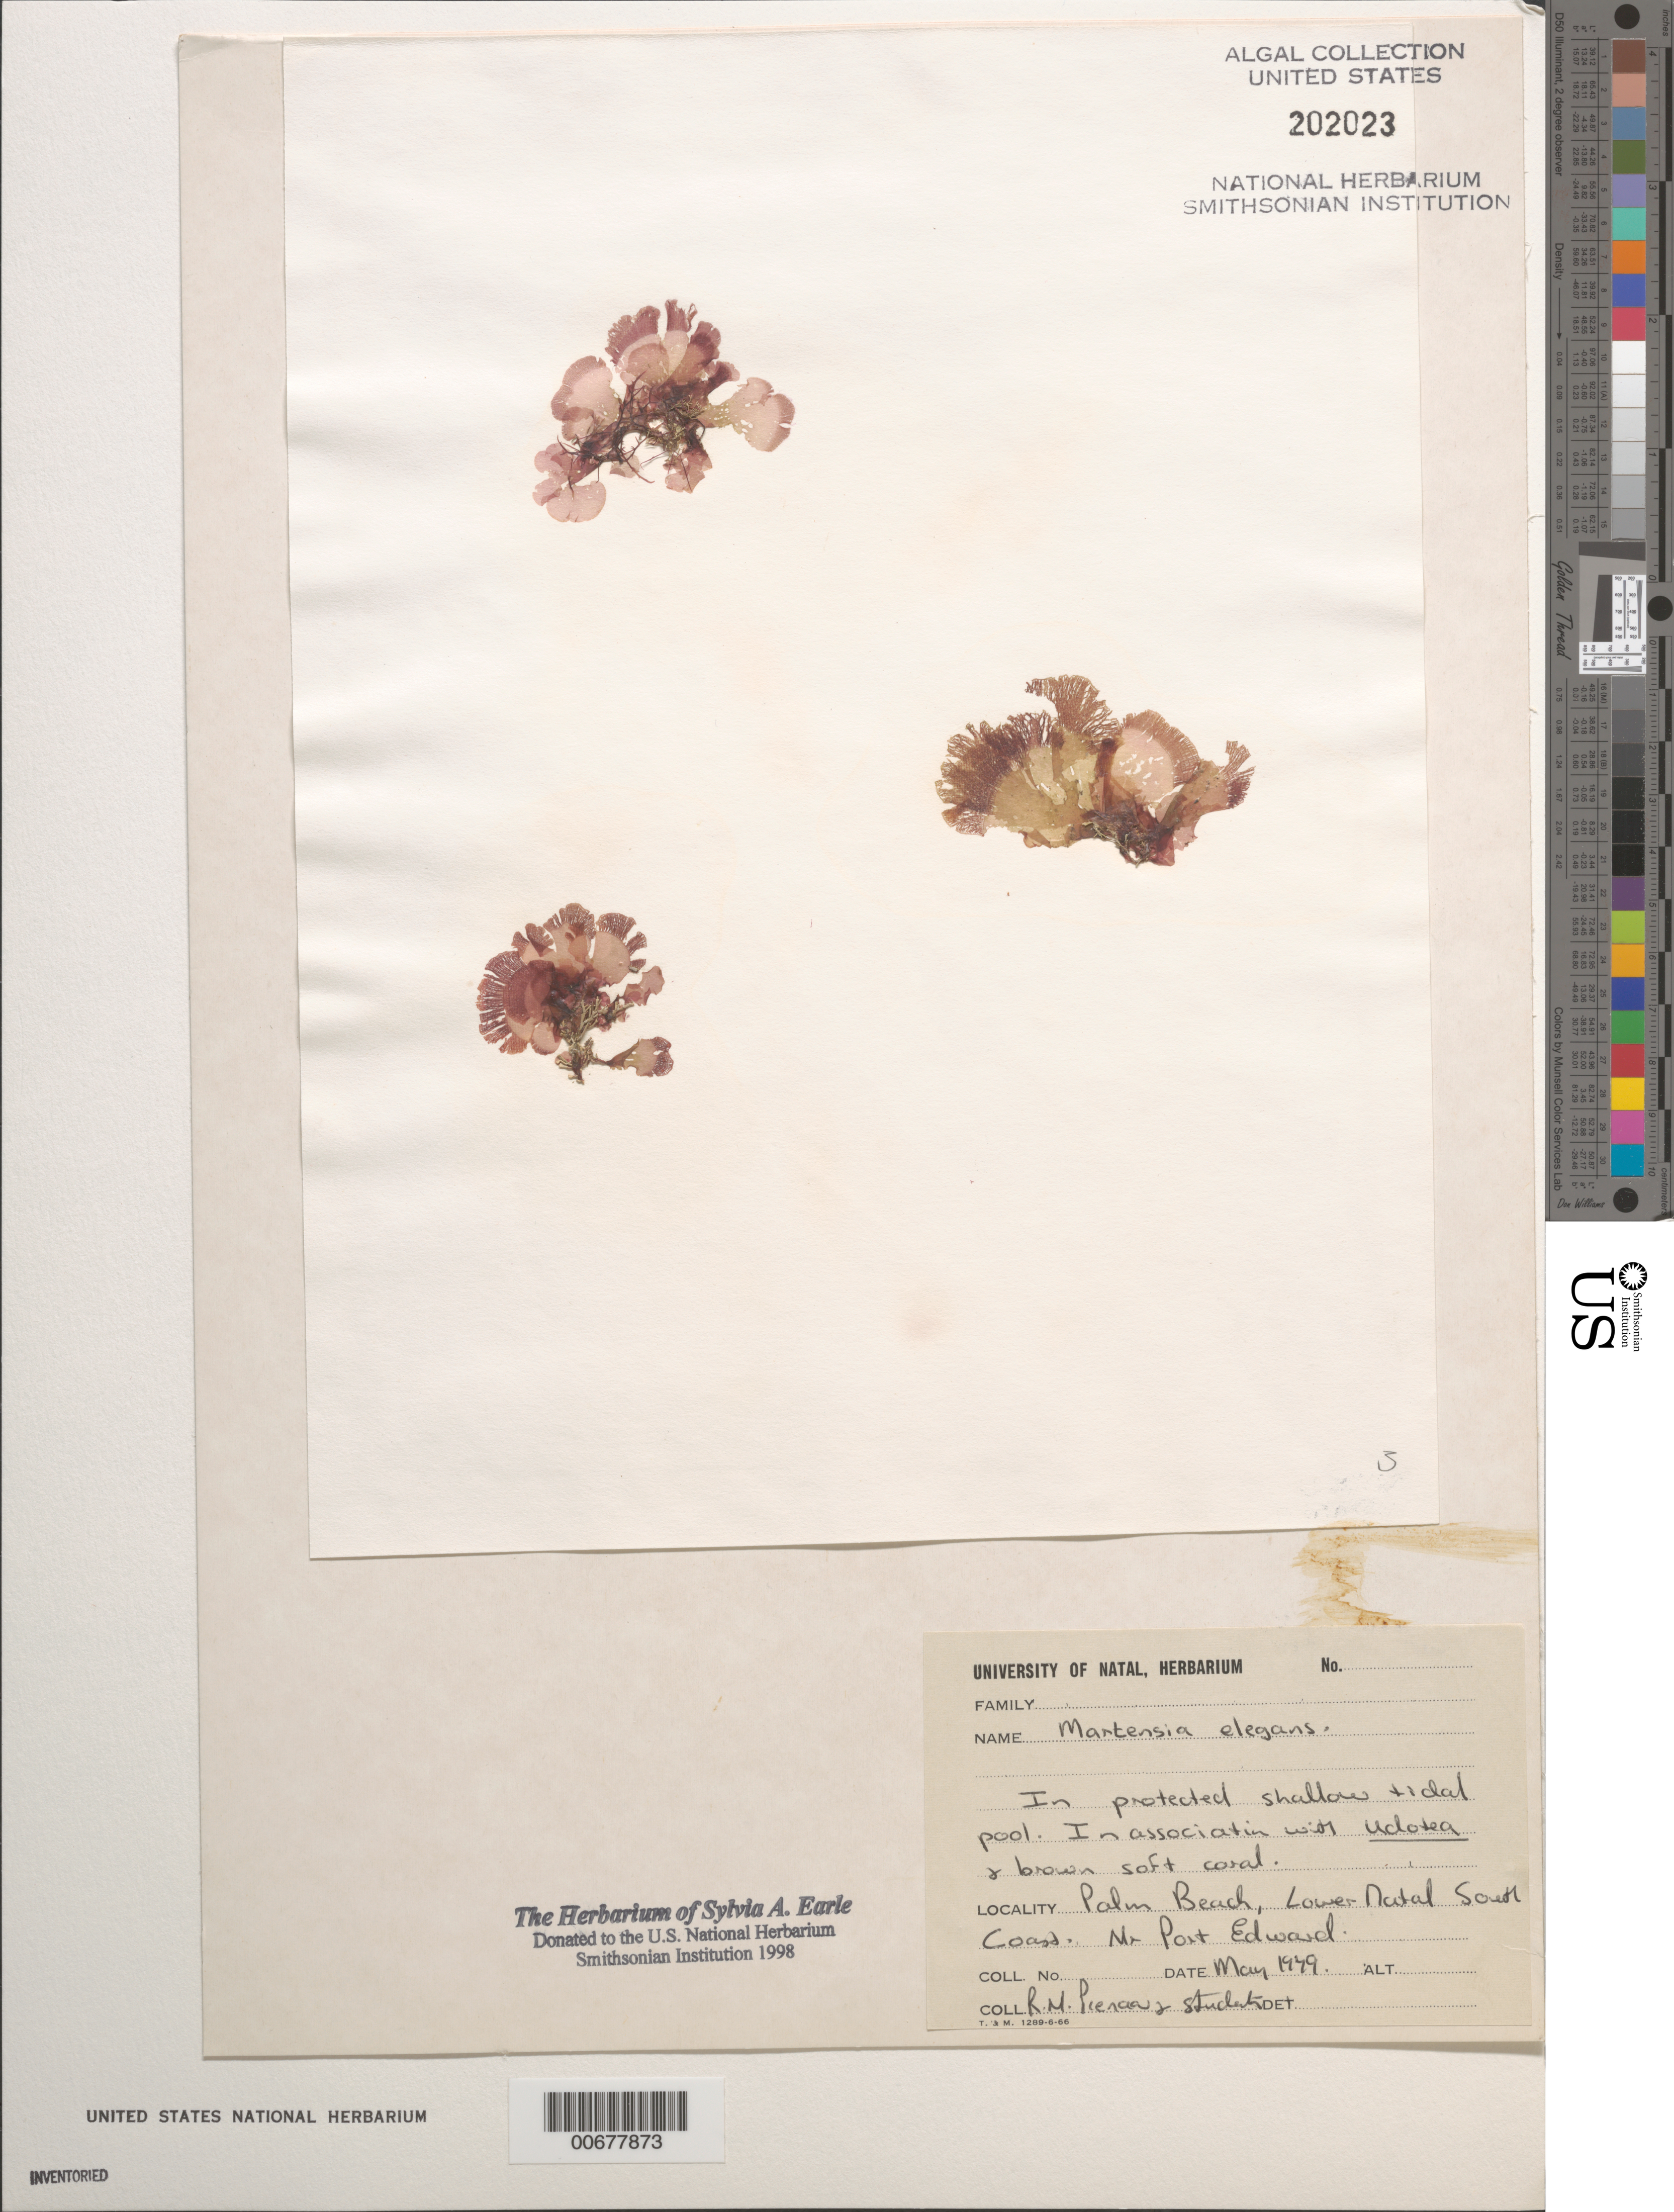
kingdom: Plantae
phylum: Rhodophyta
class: Florideophyceae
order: Ceramiales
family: Delesseriaceae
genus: Martensia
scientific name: Martensia elegans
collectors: R. Pienaar & Students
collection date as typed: May 1979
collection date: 1979-05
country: South Africa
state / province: KwaZulu-Natal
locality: Palm Beach, near Port Edward, South Coast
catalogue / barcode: US 202023